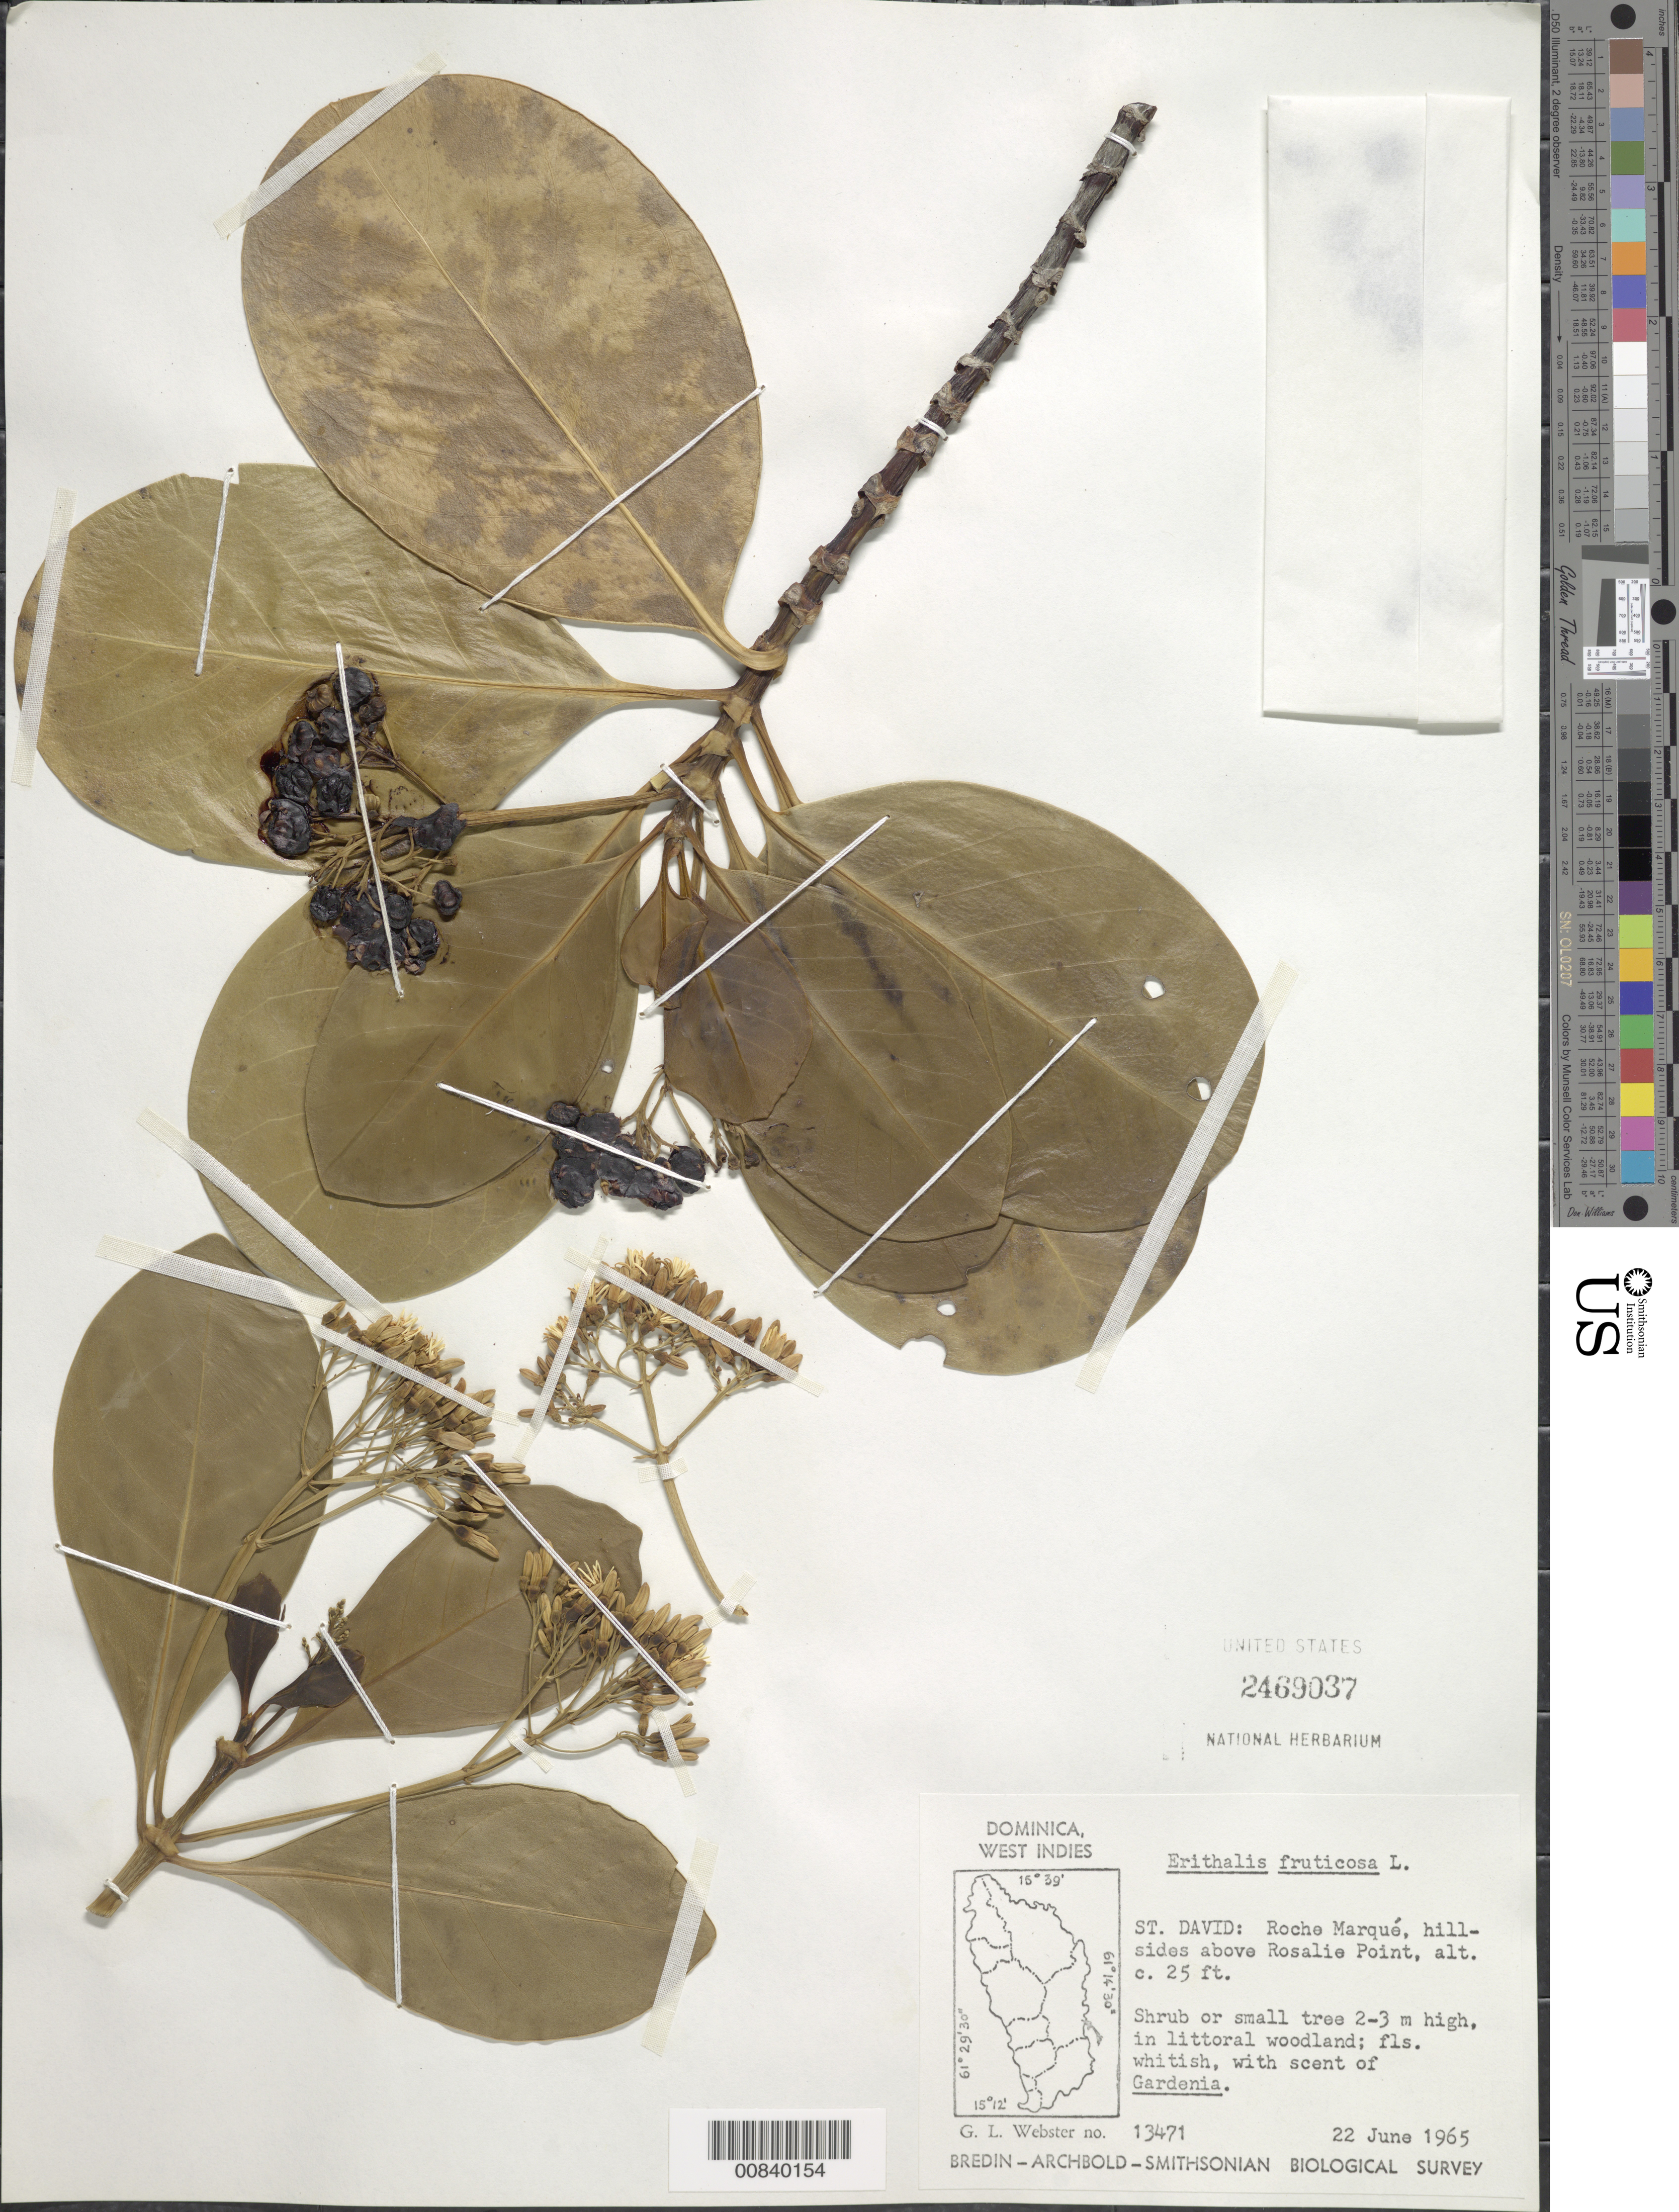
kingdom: Plantae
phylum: Tracheophyta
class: Magnoliopsida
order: Gentianales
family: Rubiaceae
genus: Erithalis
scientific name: Erithalis fruticosa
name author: L.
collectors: G. L. Webster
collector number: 13471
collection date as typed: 22 Jun 1965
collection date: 1965-06-22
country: Dominica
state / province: St. David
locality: Roche Marqué, hillsides above Rosalie Point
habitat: Littoral woodland, on hillside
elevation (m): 8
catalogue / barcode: US 2469037